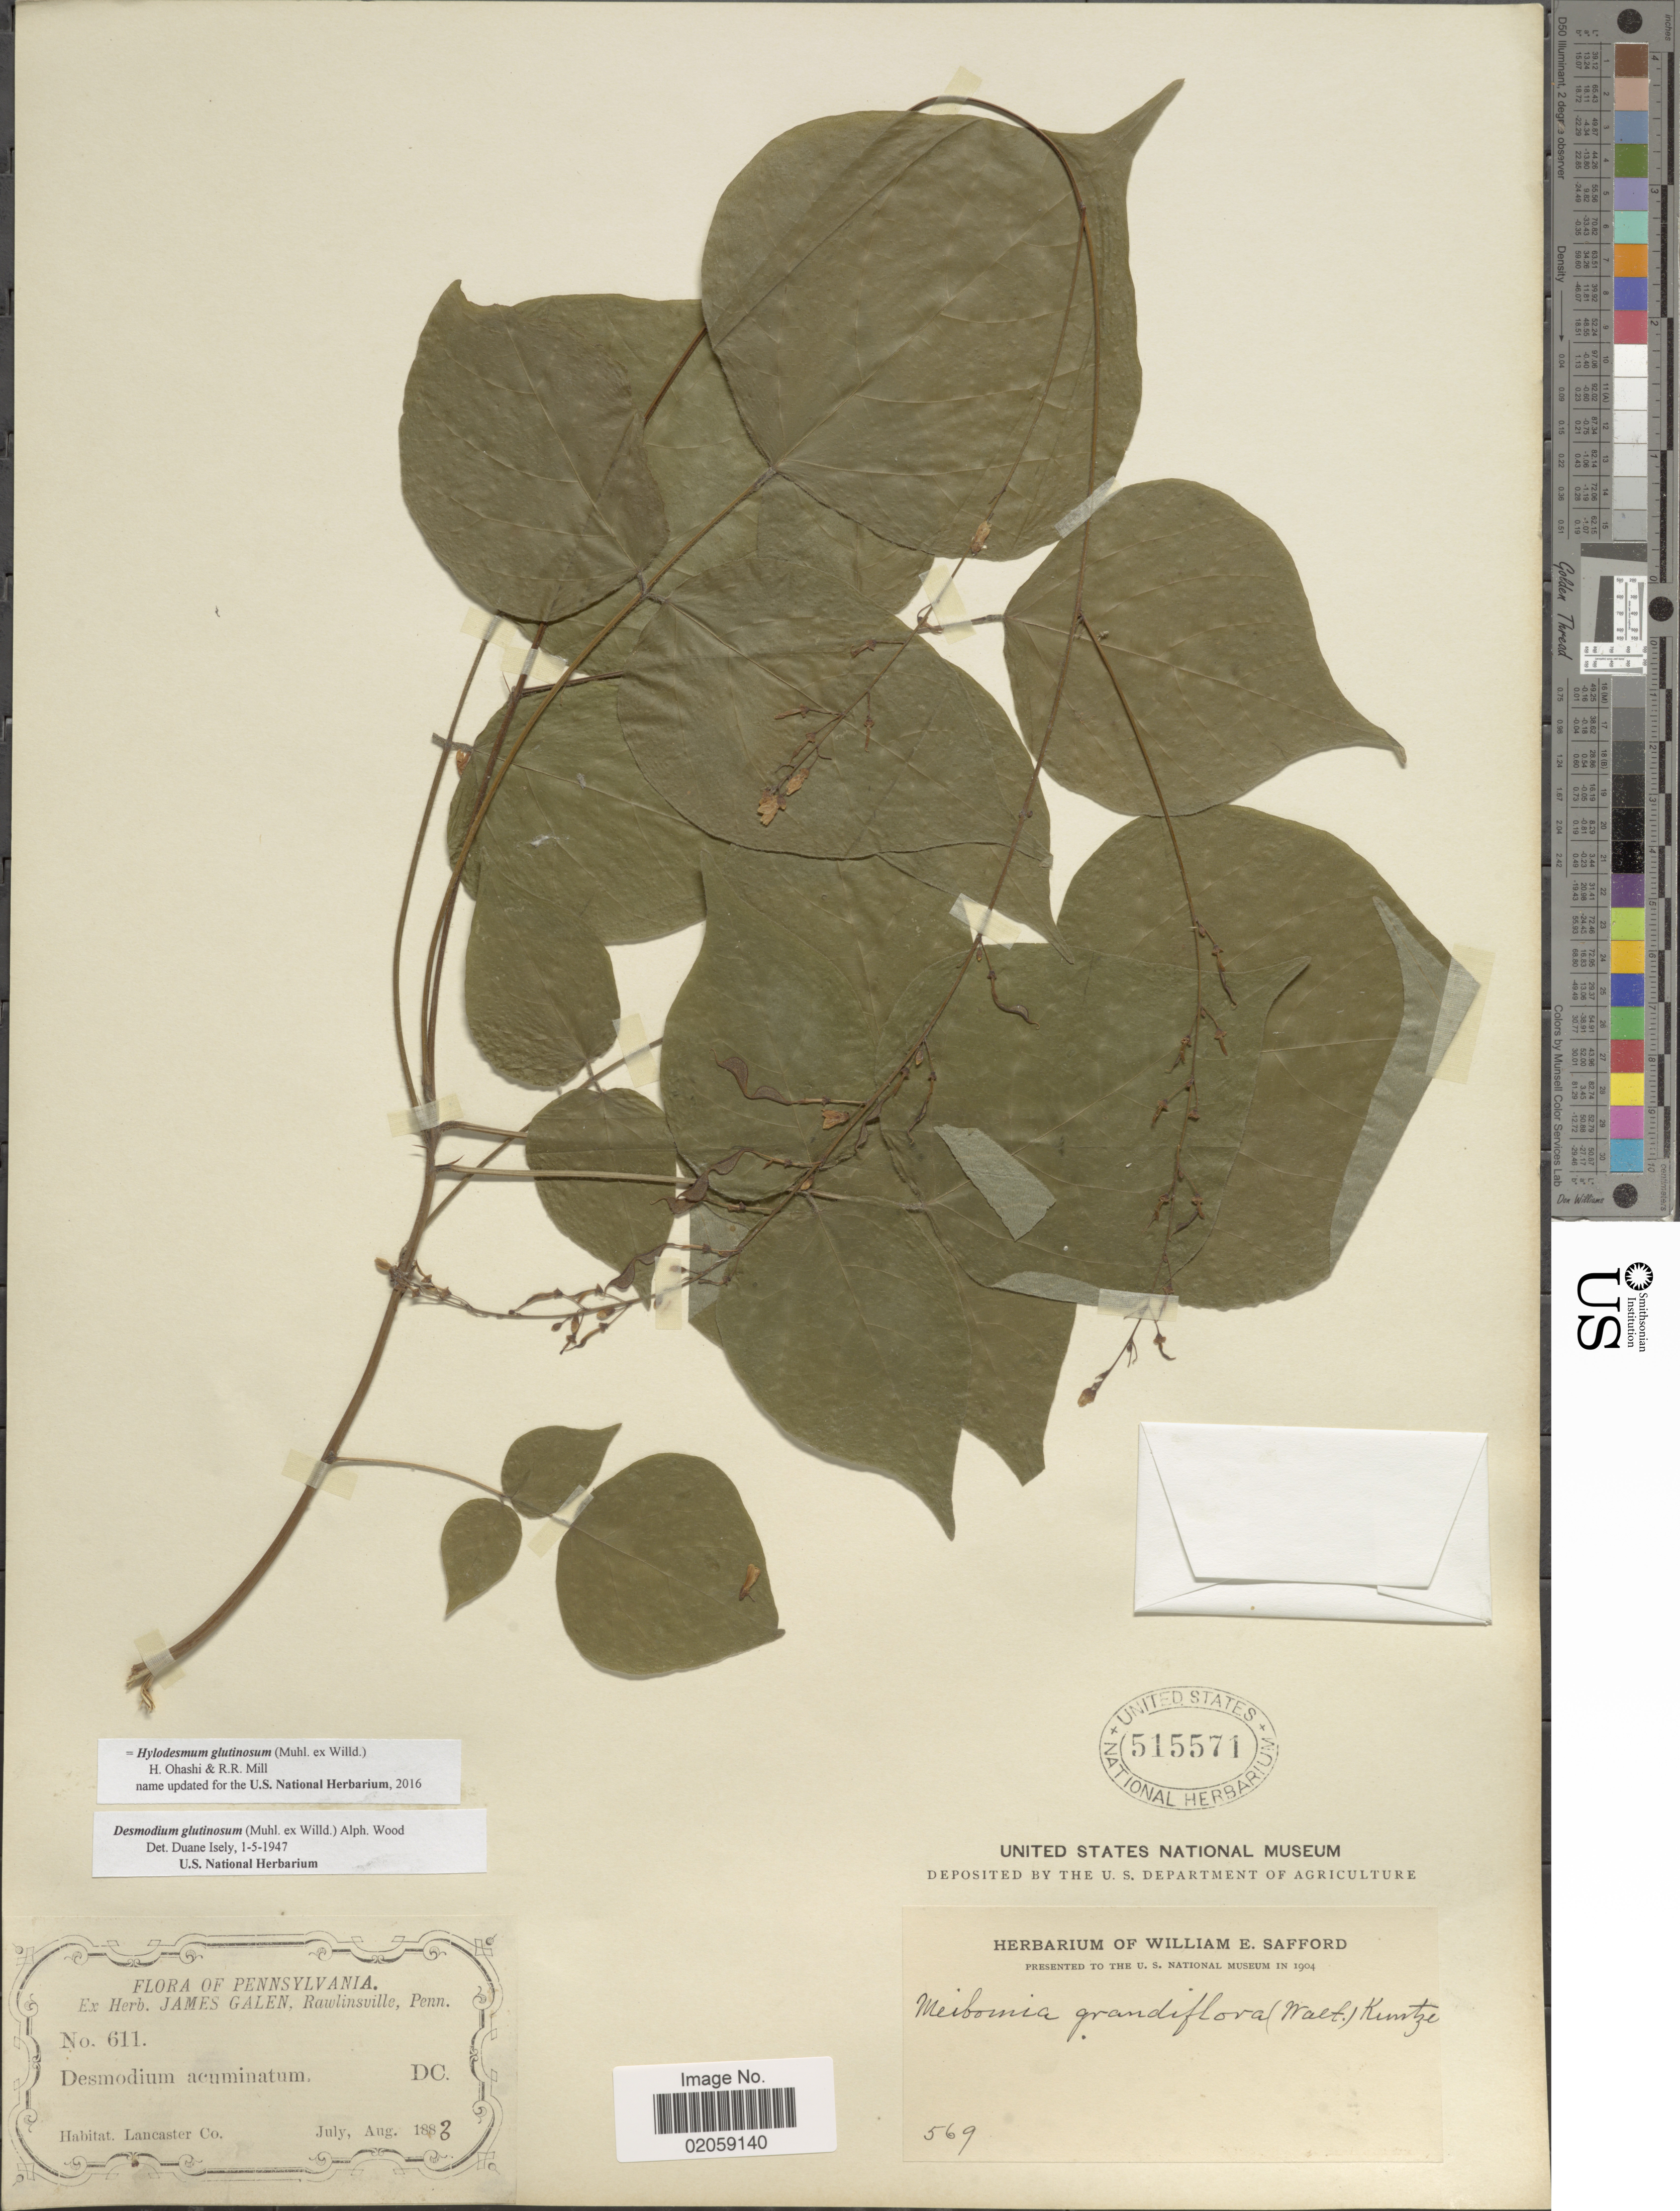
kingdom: Plantae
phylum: Tracheophyta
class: Magnoliopsida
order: Fabales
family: Fabaceae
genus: Hylodesmum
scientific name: Hylodesmum glutinosum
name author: (Muhl. ex Willd.) H. Ohashi & R.R. Mill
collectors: ex Herb. James Galen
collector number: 611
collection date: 1883-07/1883-08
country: United States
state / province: Pennsylvania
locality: Lancaster Co.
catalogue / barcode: US 515571